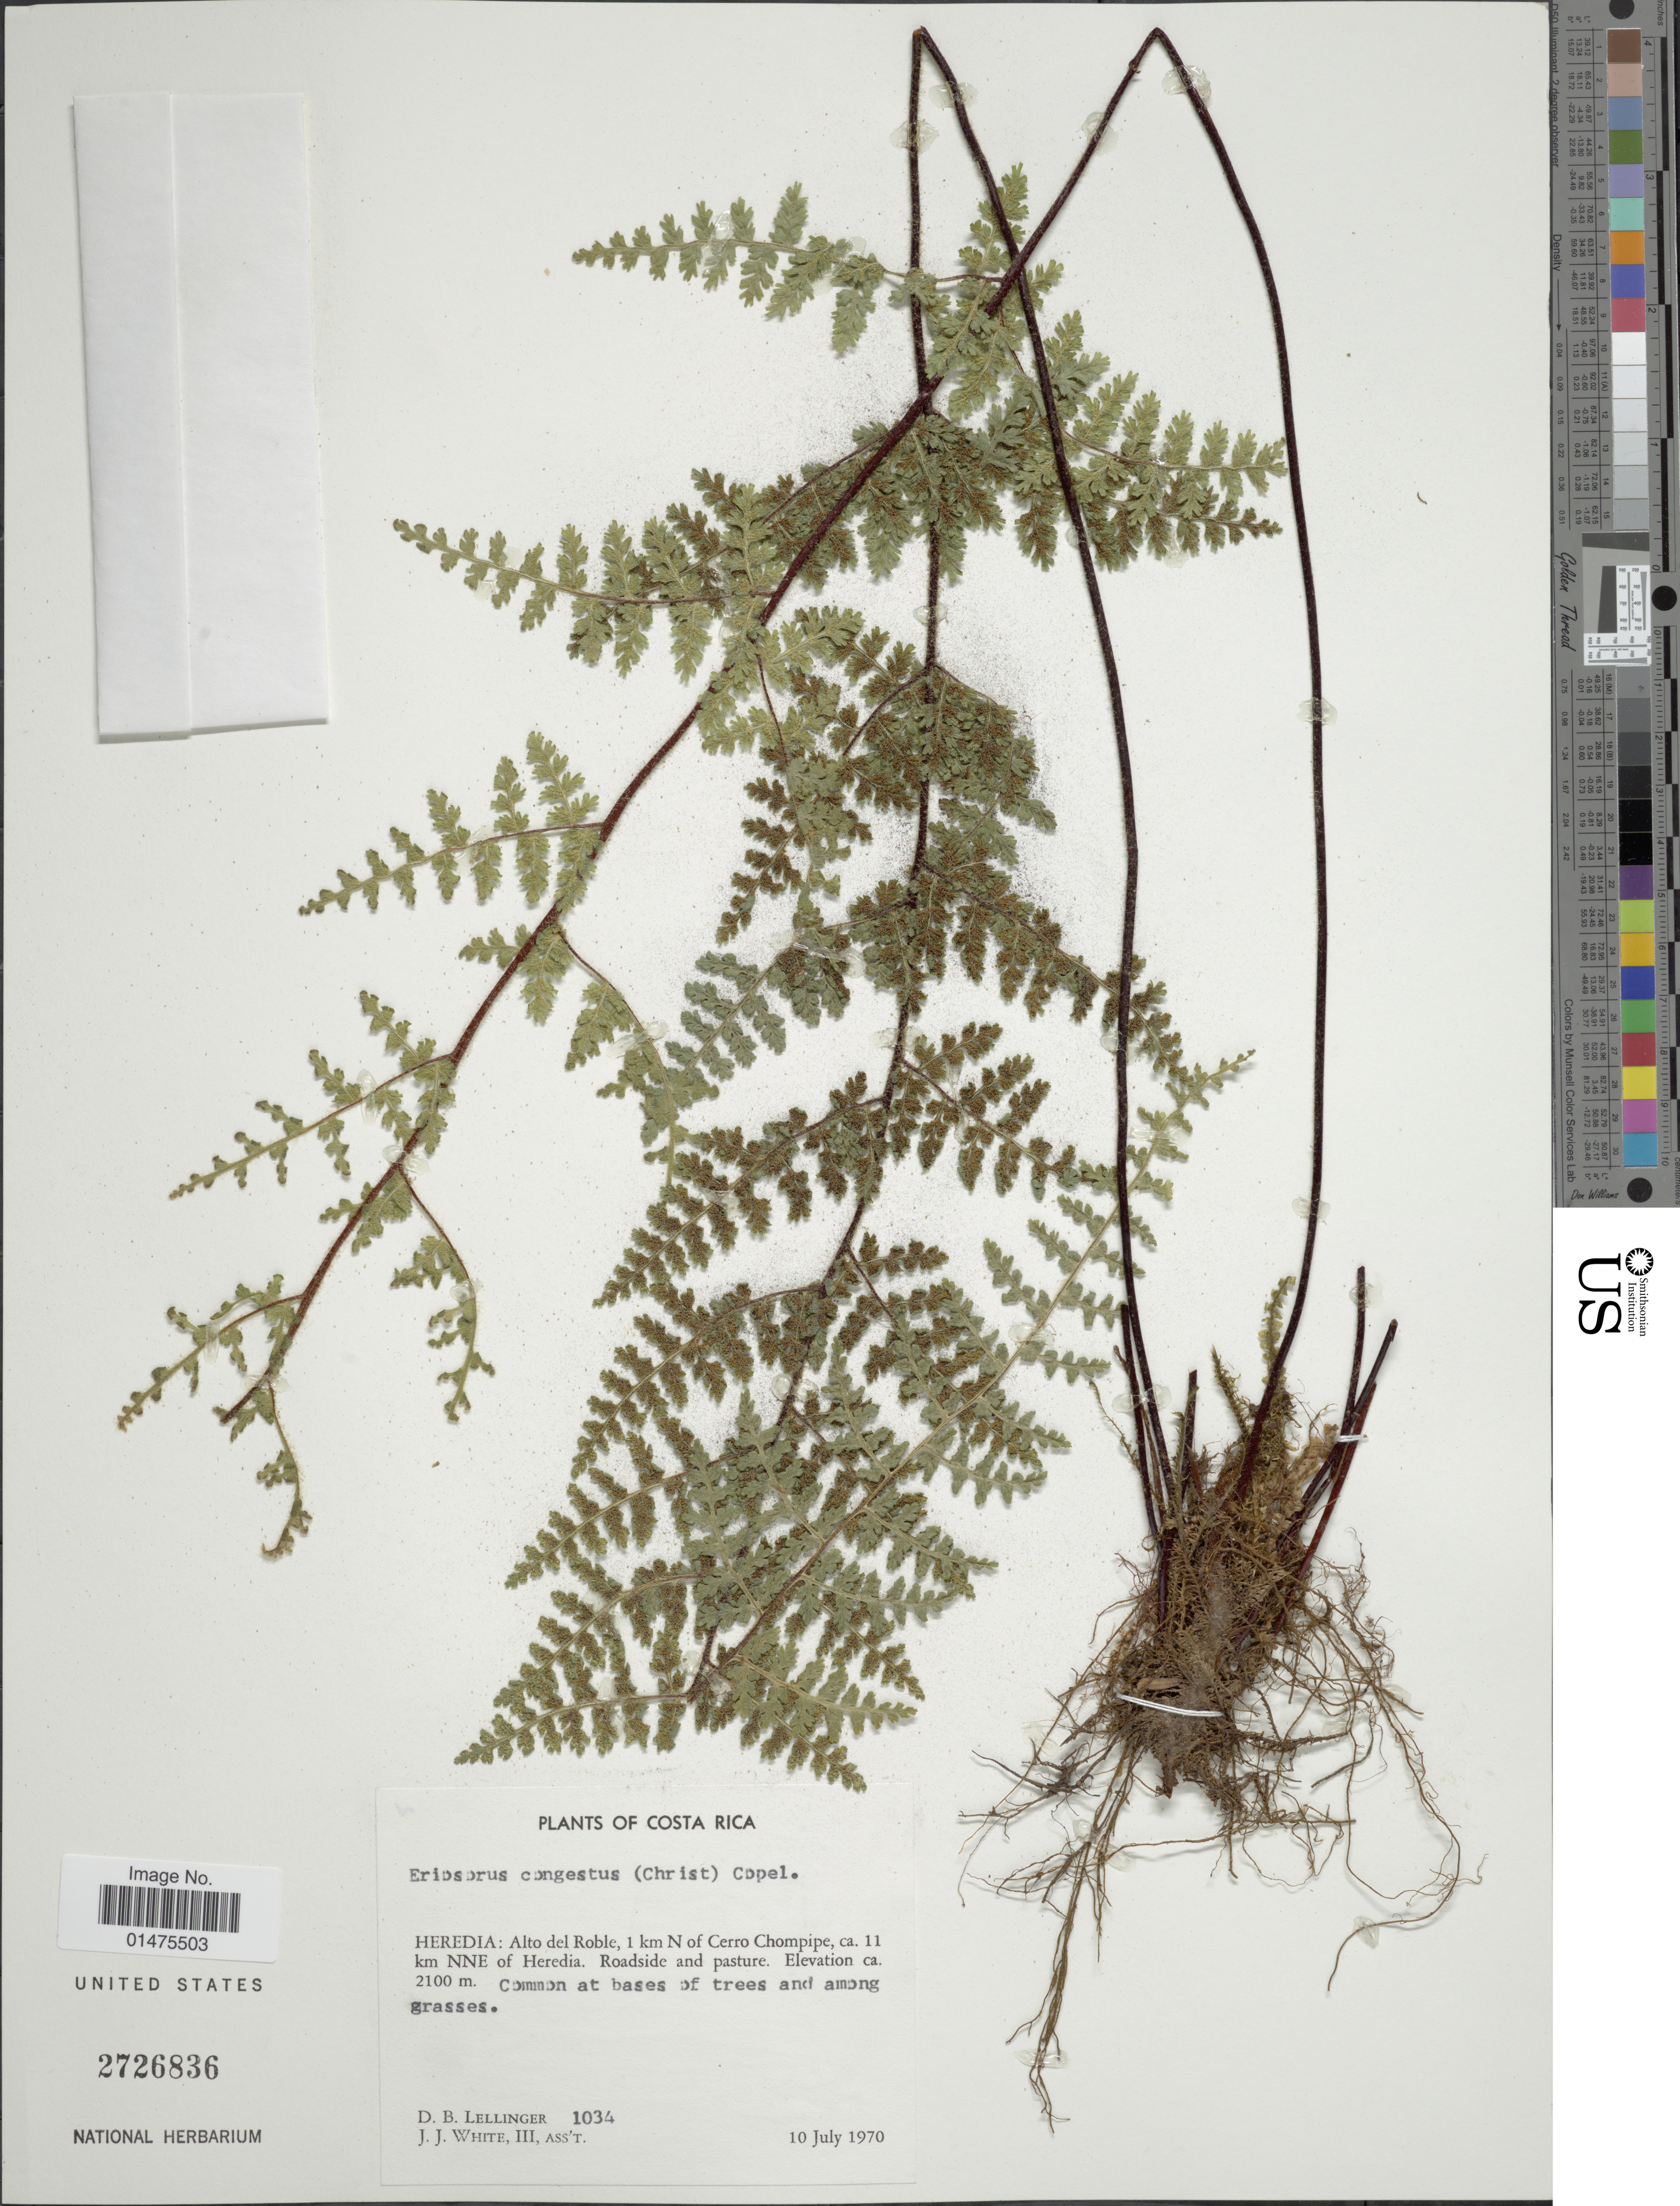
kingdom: Plantae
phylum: Tracheophyta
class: Polypodiopsida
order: Polypodiales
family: Pteridaceae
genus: Jamesonia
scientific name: Jamesonia congesta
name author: (Christ) Christenh.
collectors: D. B. Lellinger & J. J. White III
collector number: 1034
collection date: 1970-07-10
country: Costa Rica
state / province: Heredia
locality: Alto del Roble, 1 km N of Cerro Chompipe, ca 11 km NNE of Heredia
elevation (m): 2100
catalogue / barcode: US 2726836